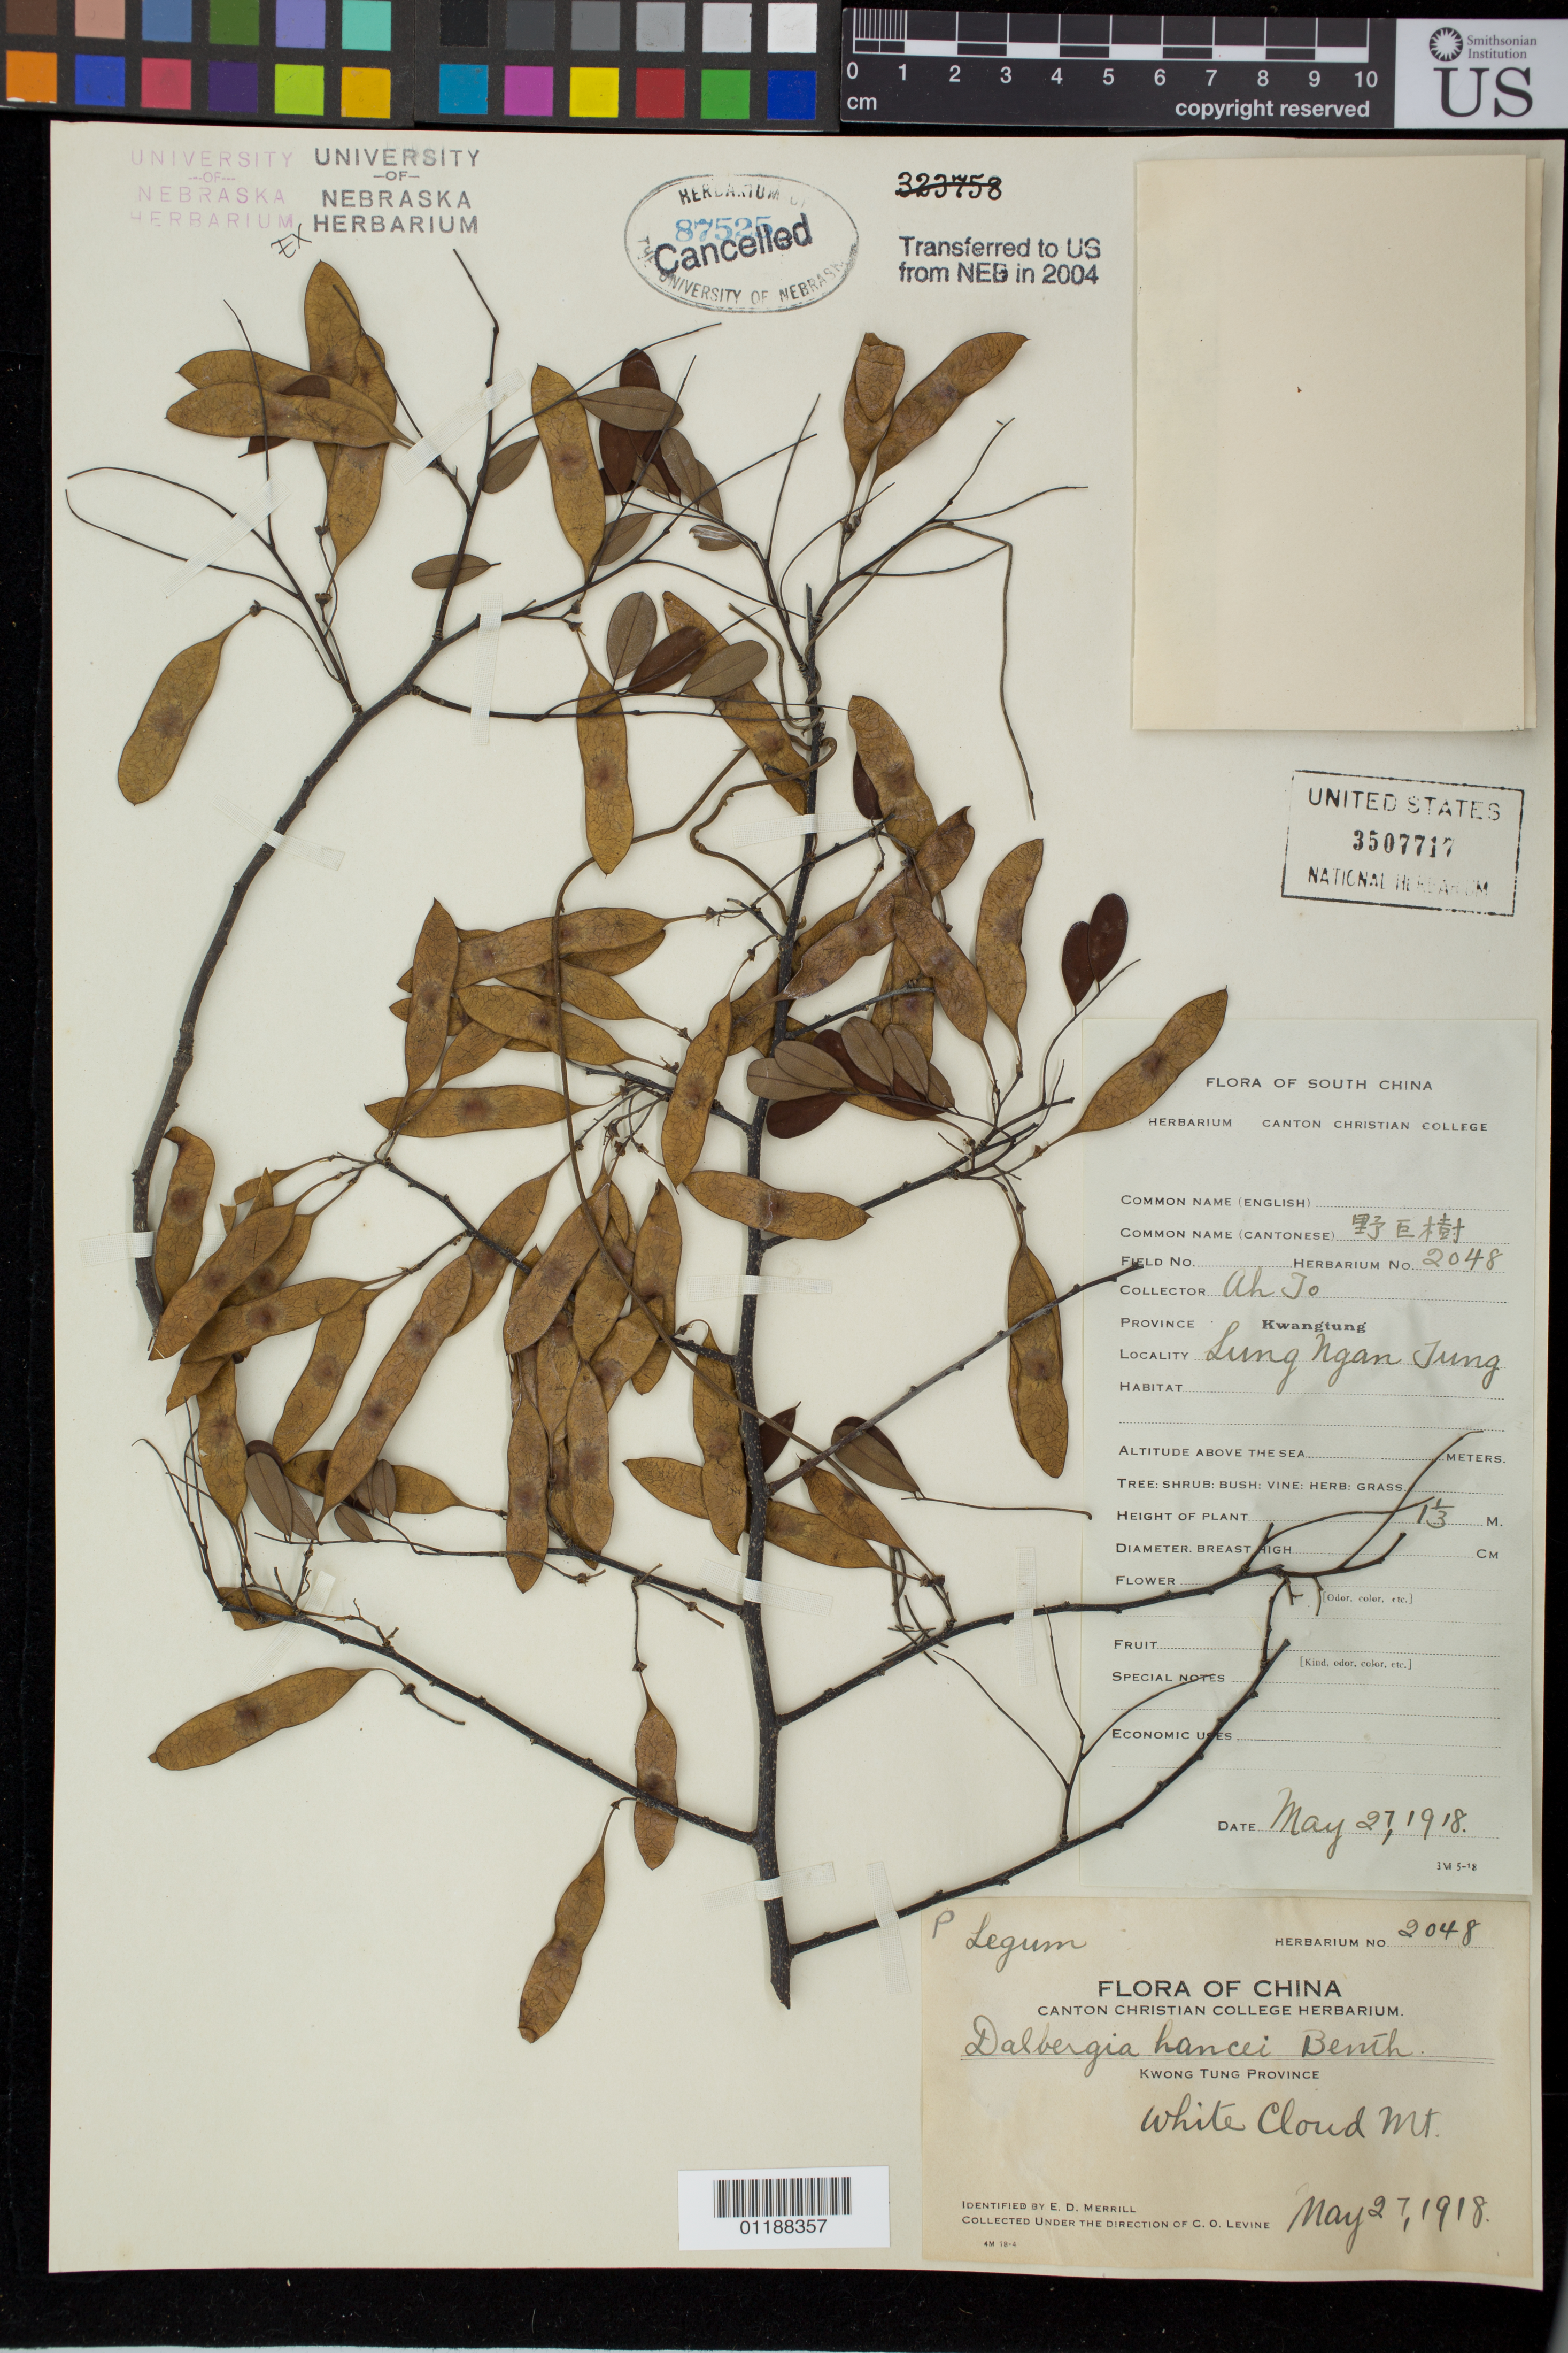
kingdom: Plantae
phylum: Tracheophyta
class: Magnoliopsida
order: Fabales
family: Fabaceae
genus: Dalbergia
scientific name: Dalbergia hancei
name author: Benth.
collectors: U. Jo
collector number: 2048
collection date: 1918-05-27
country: China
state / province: Guangdong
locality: Kwong Tung province. Lung Ngan Tung. White cloud mt.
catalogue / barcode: US 3507717